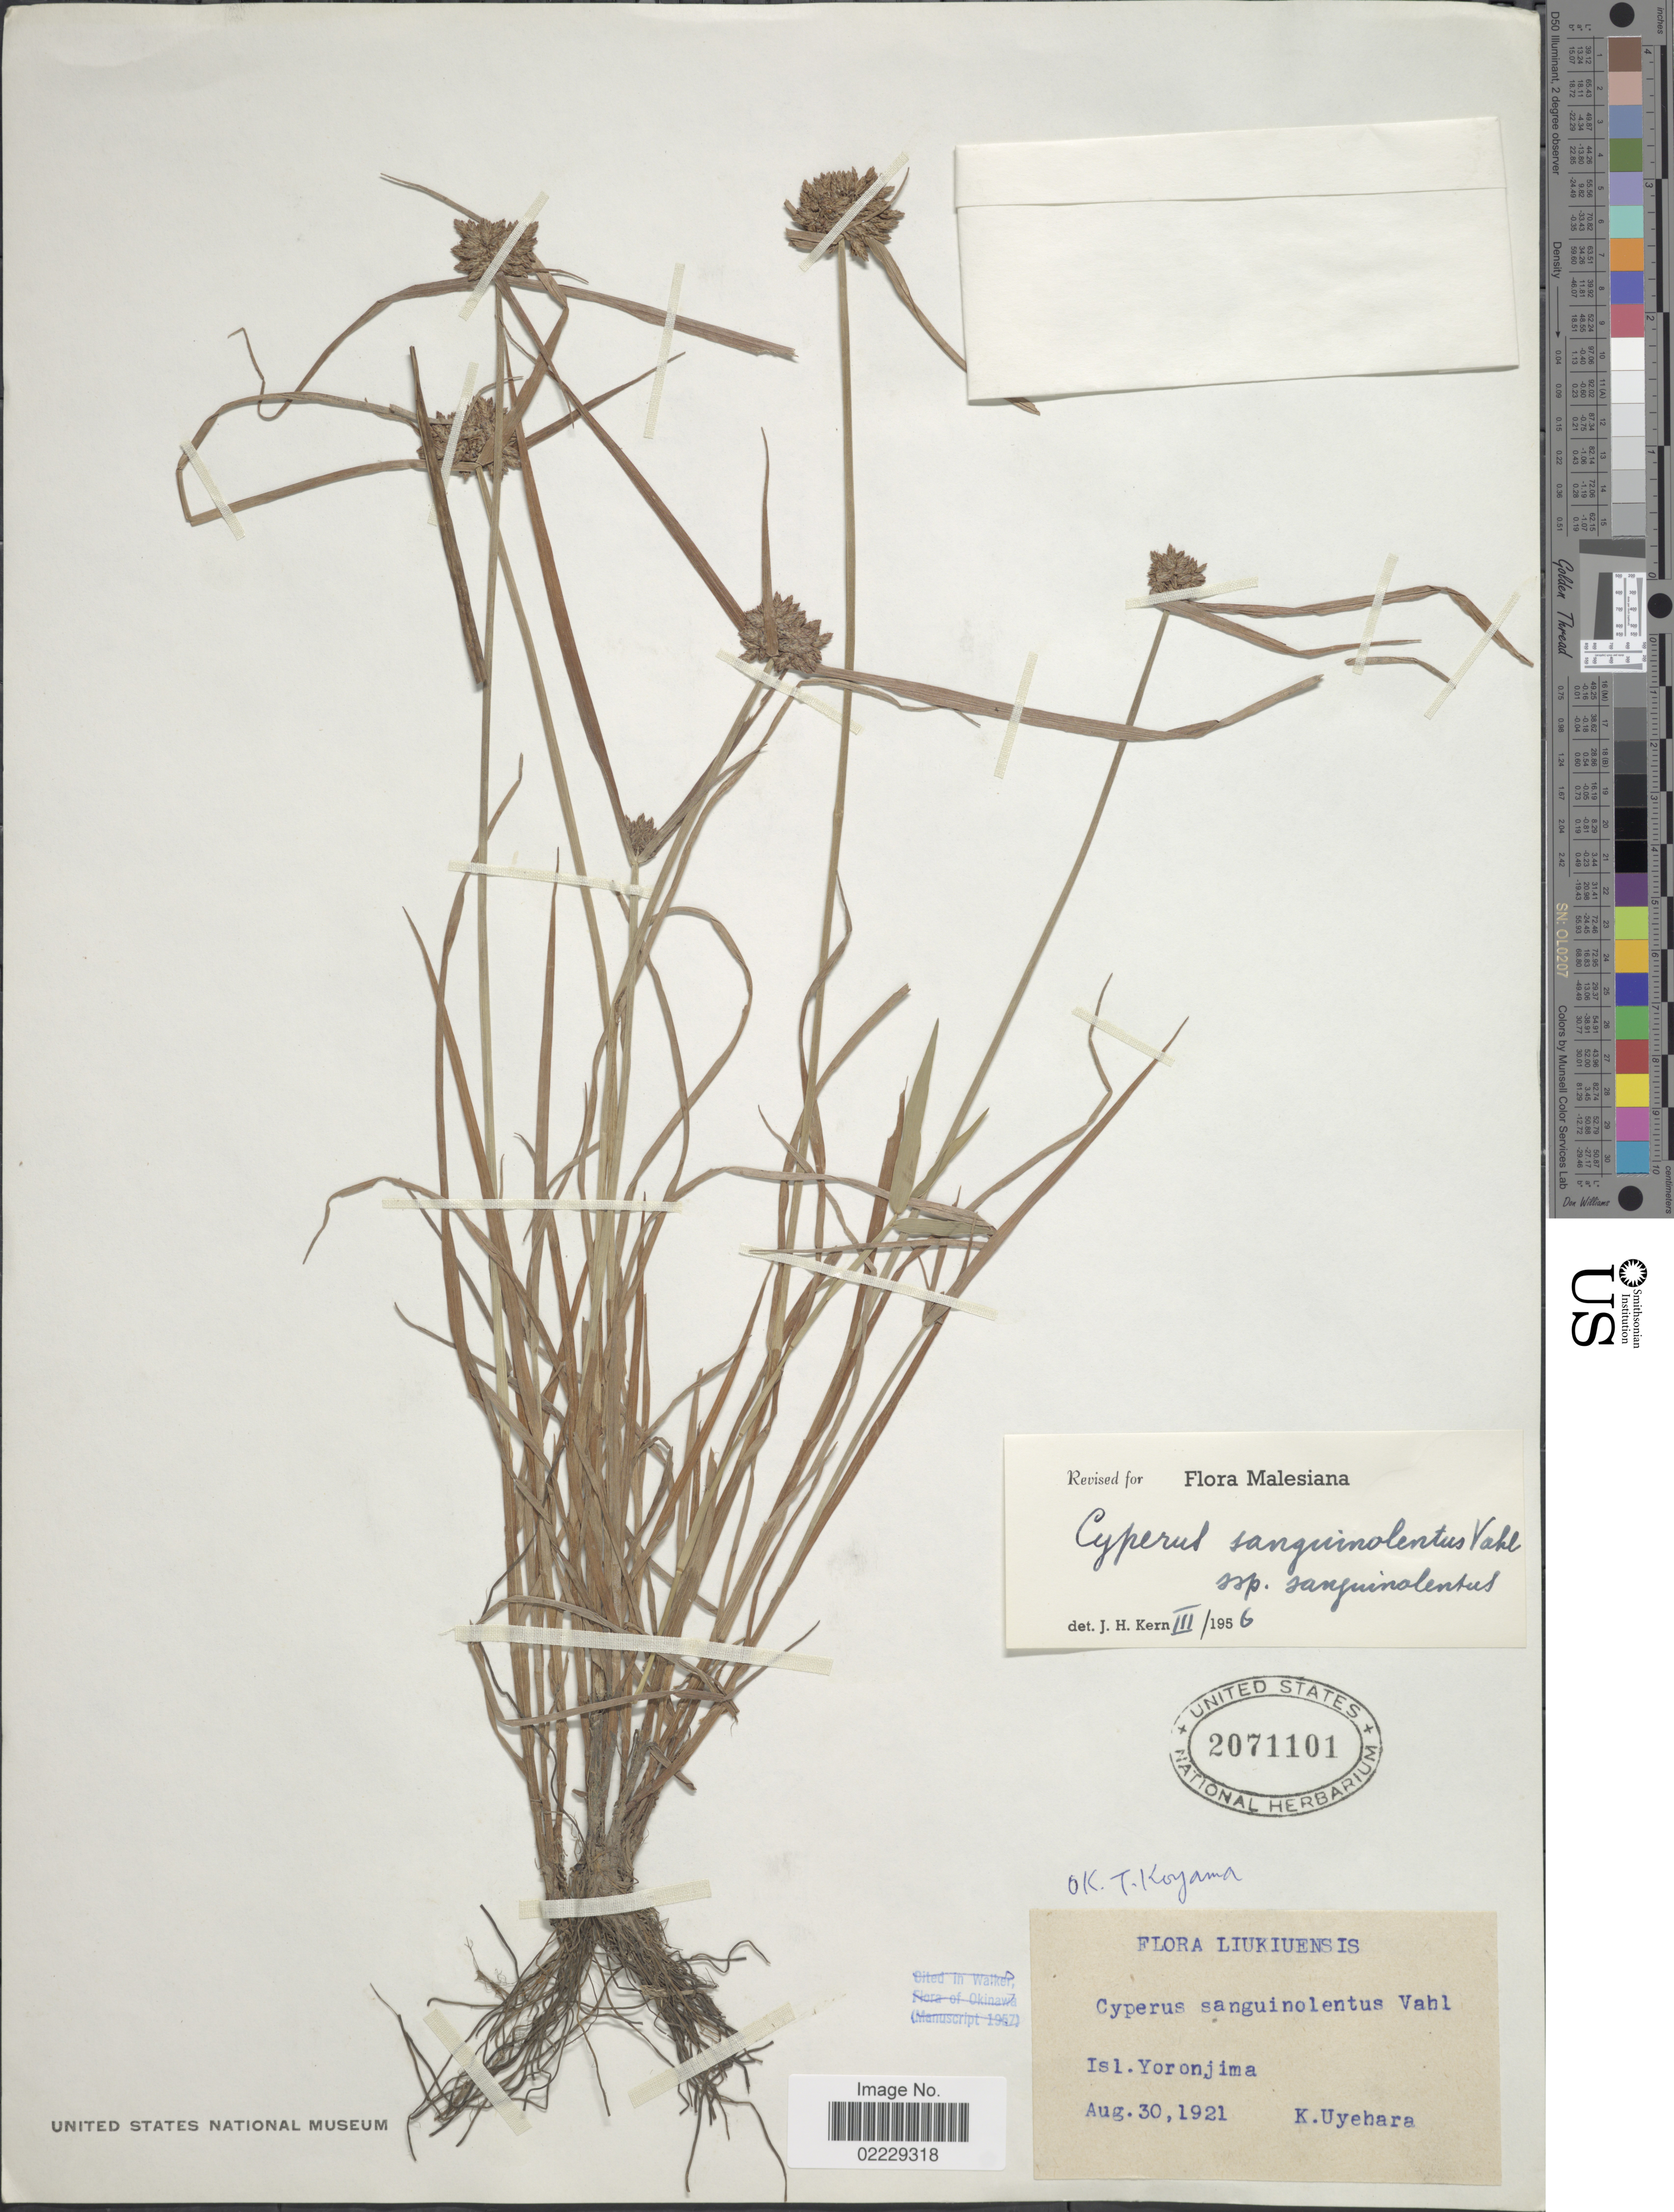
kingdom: Plantae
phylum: Tracheophyta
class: Liliopsida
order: Poales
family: Cyperaceae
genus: Cyperus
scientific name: Cyperus sanguinolentus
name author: Vahl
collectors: K. Uyehara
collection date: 1921-08-30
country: Japan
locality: Isl. Yoronjima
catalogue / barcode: US 2071101